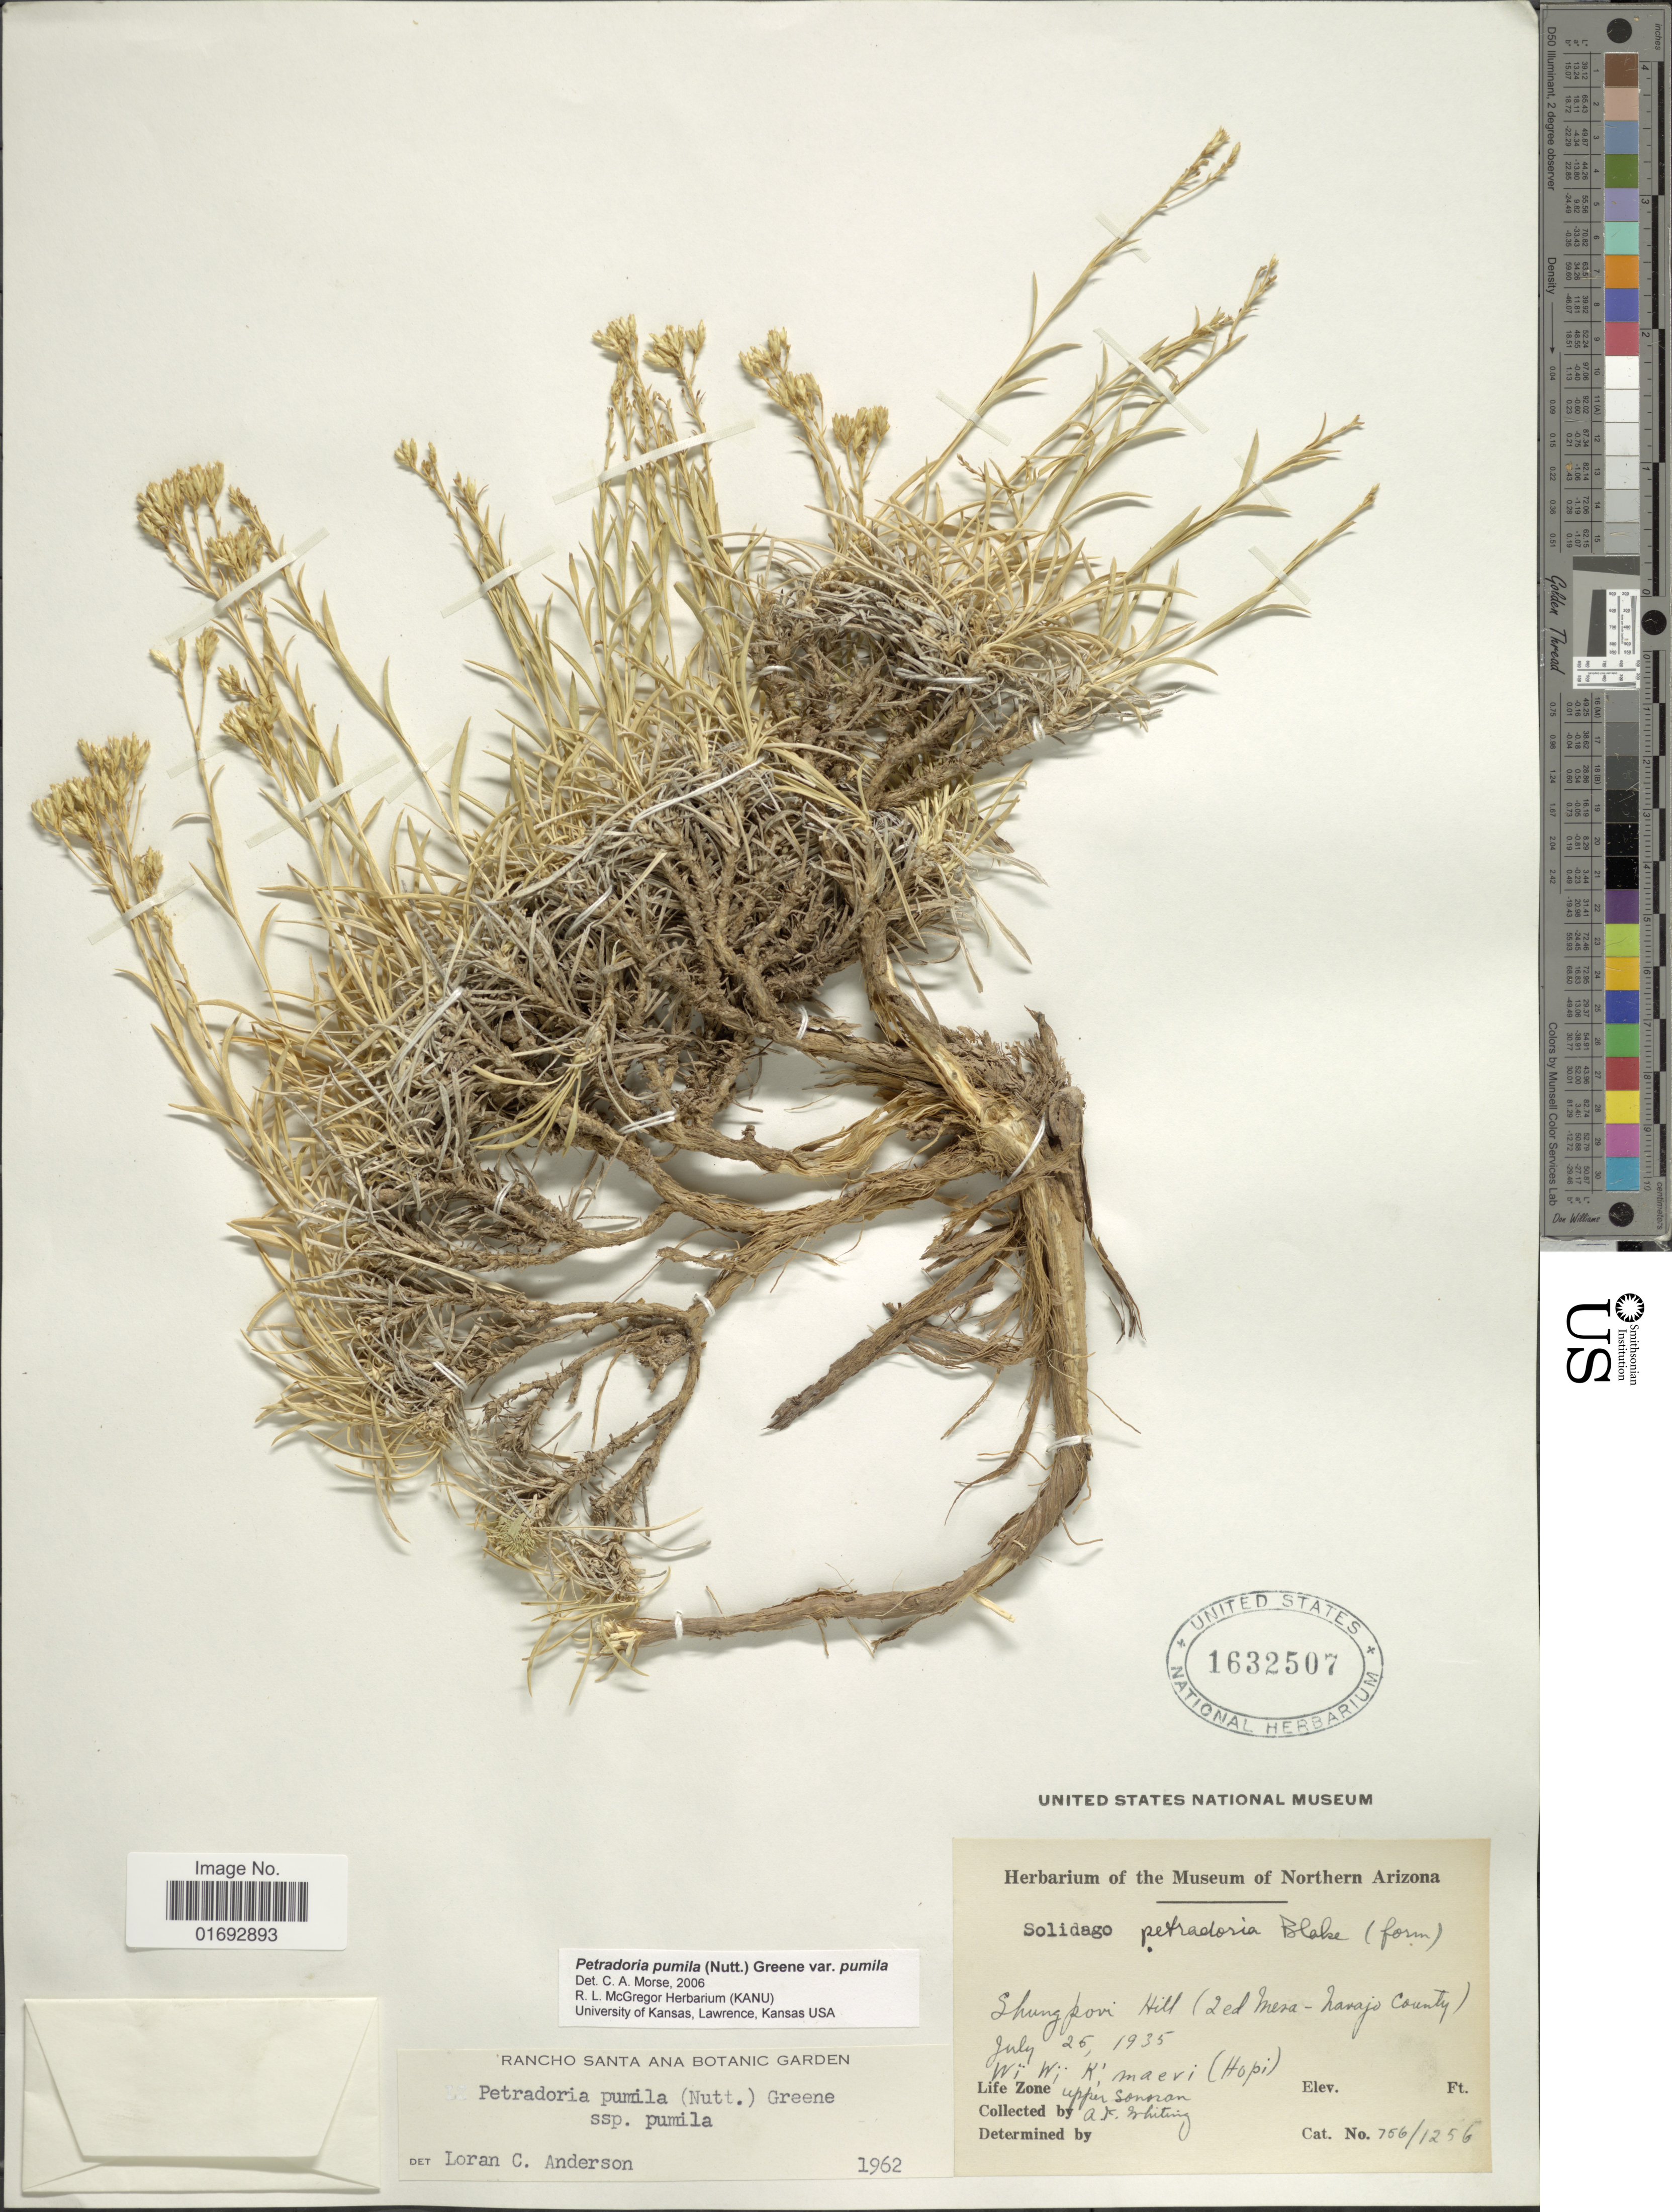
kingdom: Plantae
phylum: Tracheophyta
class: Magnoliopsida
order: Asterales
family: Asteraceae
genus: Petradoria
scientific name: Petradoria pumila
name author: (Nutt.) Greene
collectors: A. F. Whiting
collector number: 756/1256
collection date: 1935-07-25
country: United States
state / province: Arizona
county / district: Navajo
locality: Shungpovi (Shungopovi) Hill (2ed Mesa-Navajo County), Wï Wï, K', maevi (Hopi), upper sonoran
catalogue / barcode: US 1632507